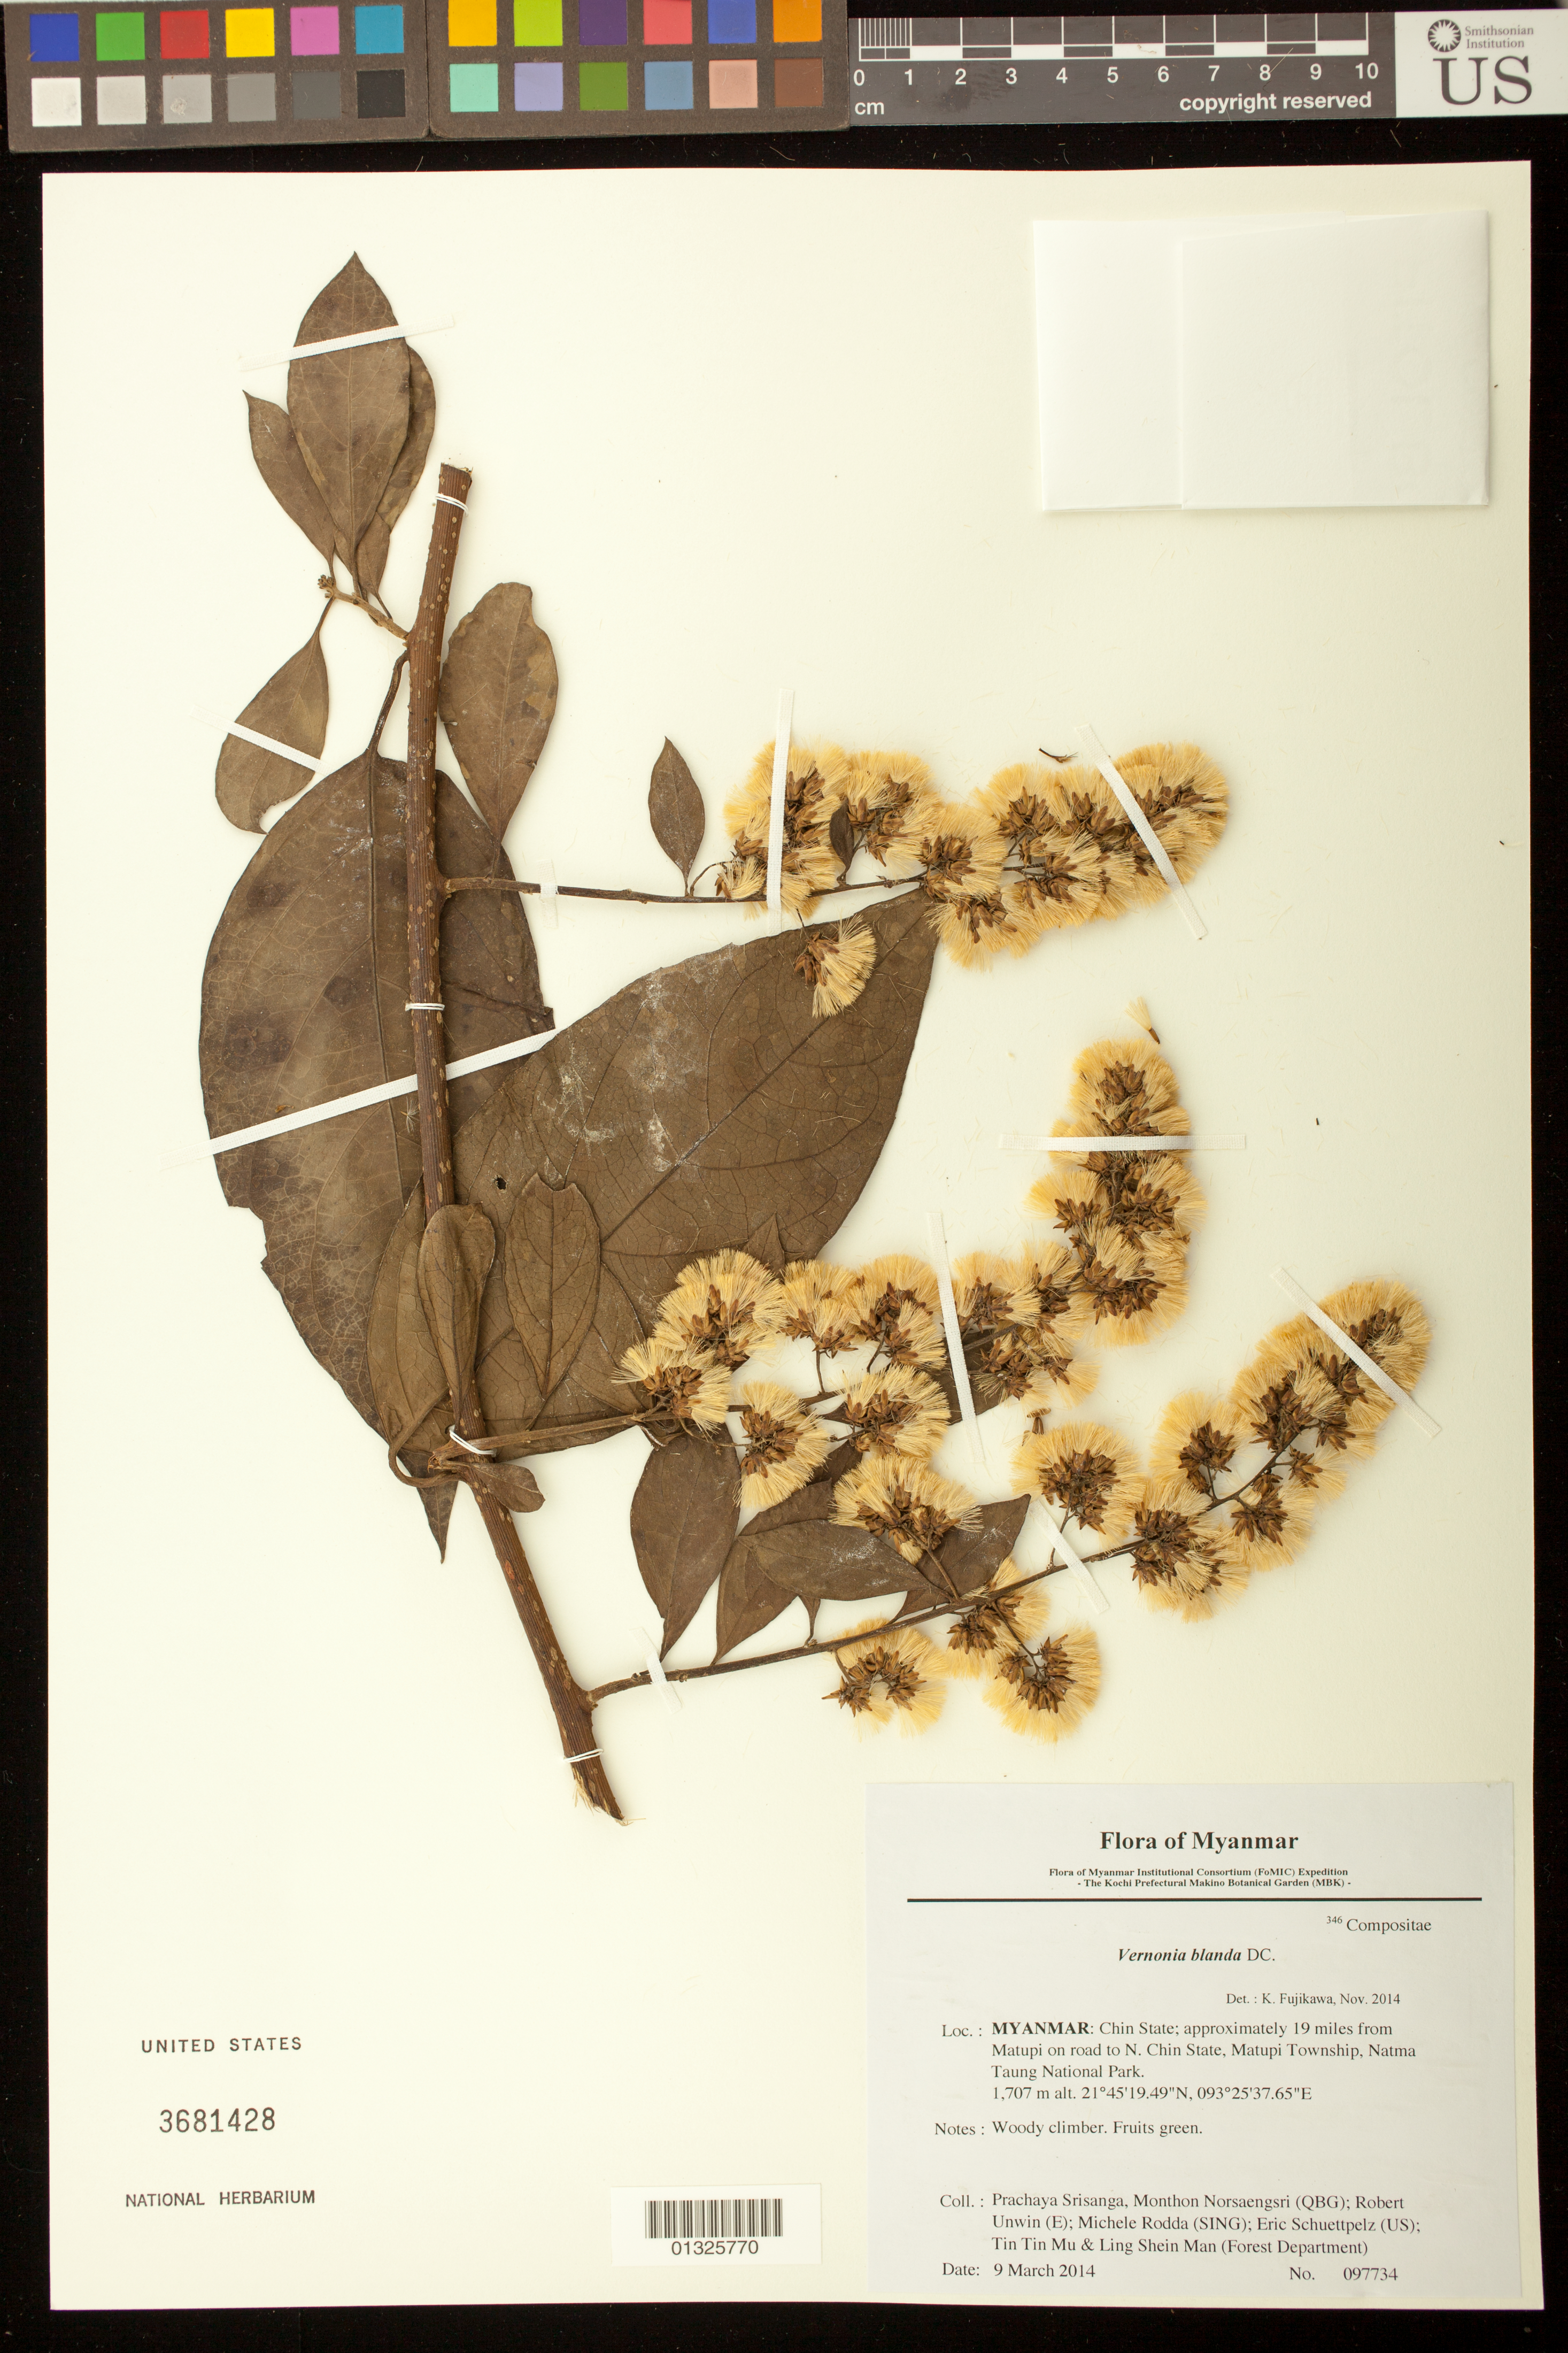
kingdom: Plantae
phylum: Tracheophyta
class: Magnoliopsida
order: Asterales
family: Asteraceae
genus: Decaneuropsis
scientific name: Decaneuropsis blanda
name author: (DC.) H. Rob. & Skvarla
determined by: Funk, Vicki A., (BOT), Smithsonian Institution - National Museum of Natural History (UNITED STATES)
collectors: P. Srisanga, M. Norsaengsri, R. Unwin, M. Rodda, E. Schuettpelz, Tin Tin Mu & Ling Shein Man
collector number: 97734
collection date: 2014-03-09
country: Myanmar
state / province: Chin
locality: Approximately 19 miles from Matupi on road to N. Chin State, Matupi Township, Natma Taung National Park.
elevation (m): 1707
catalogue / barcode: US 3681428